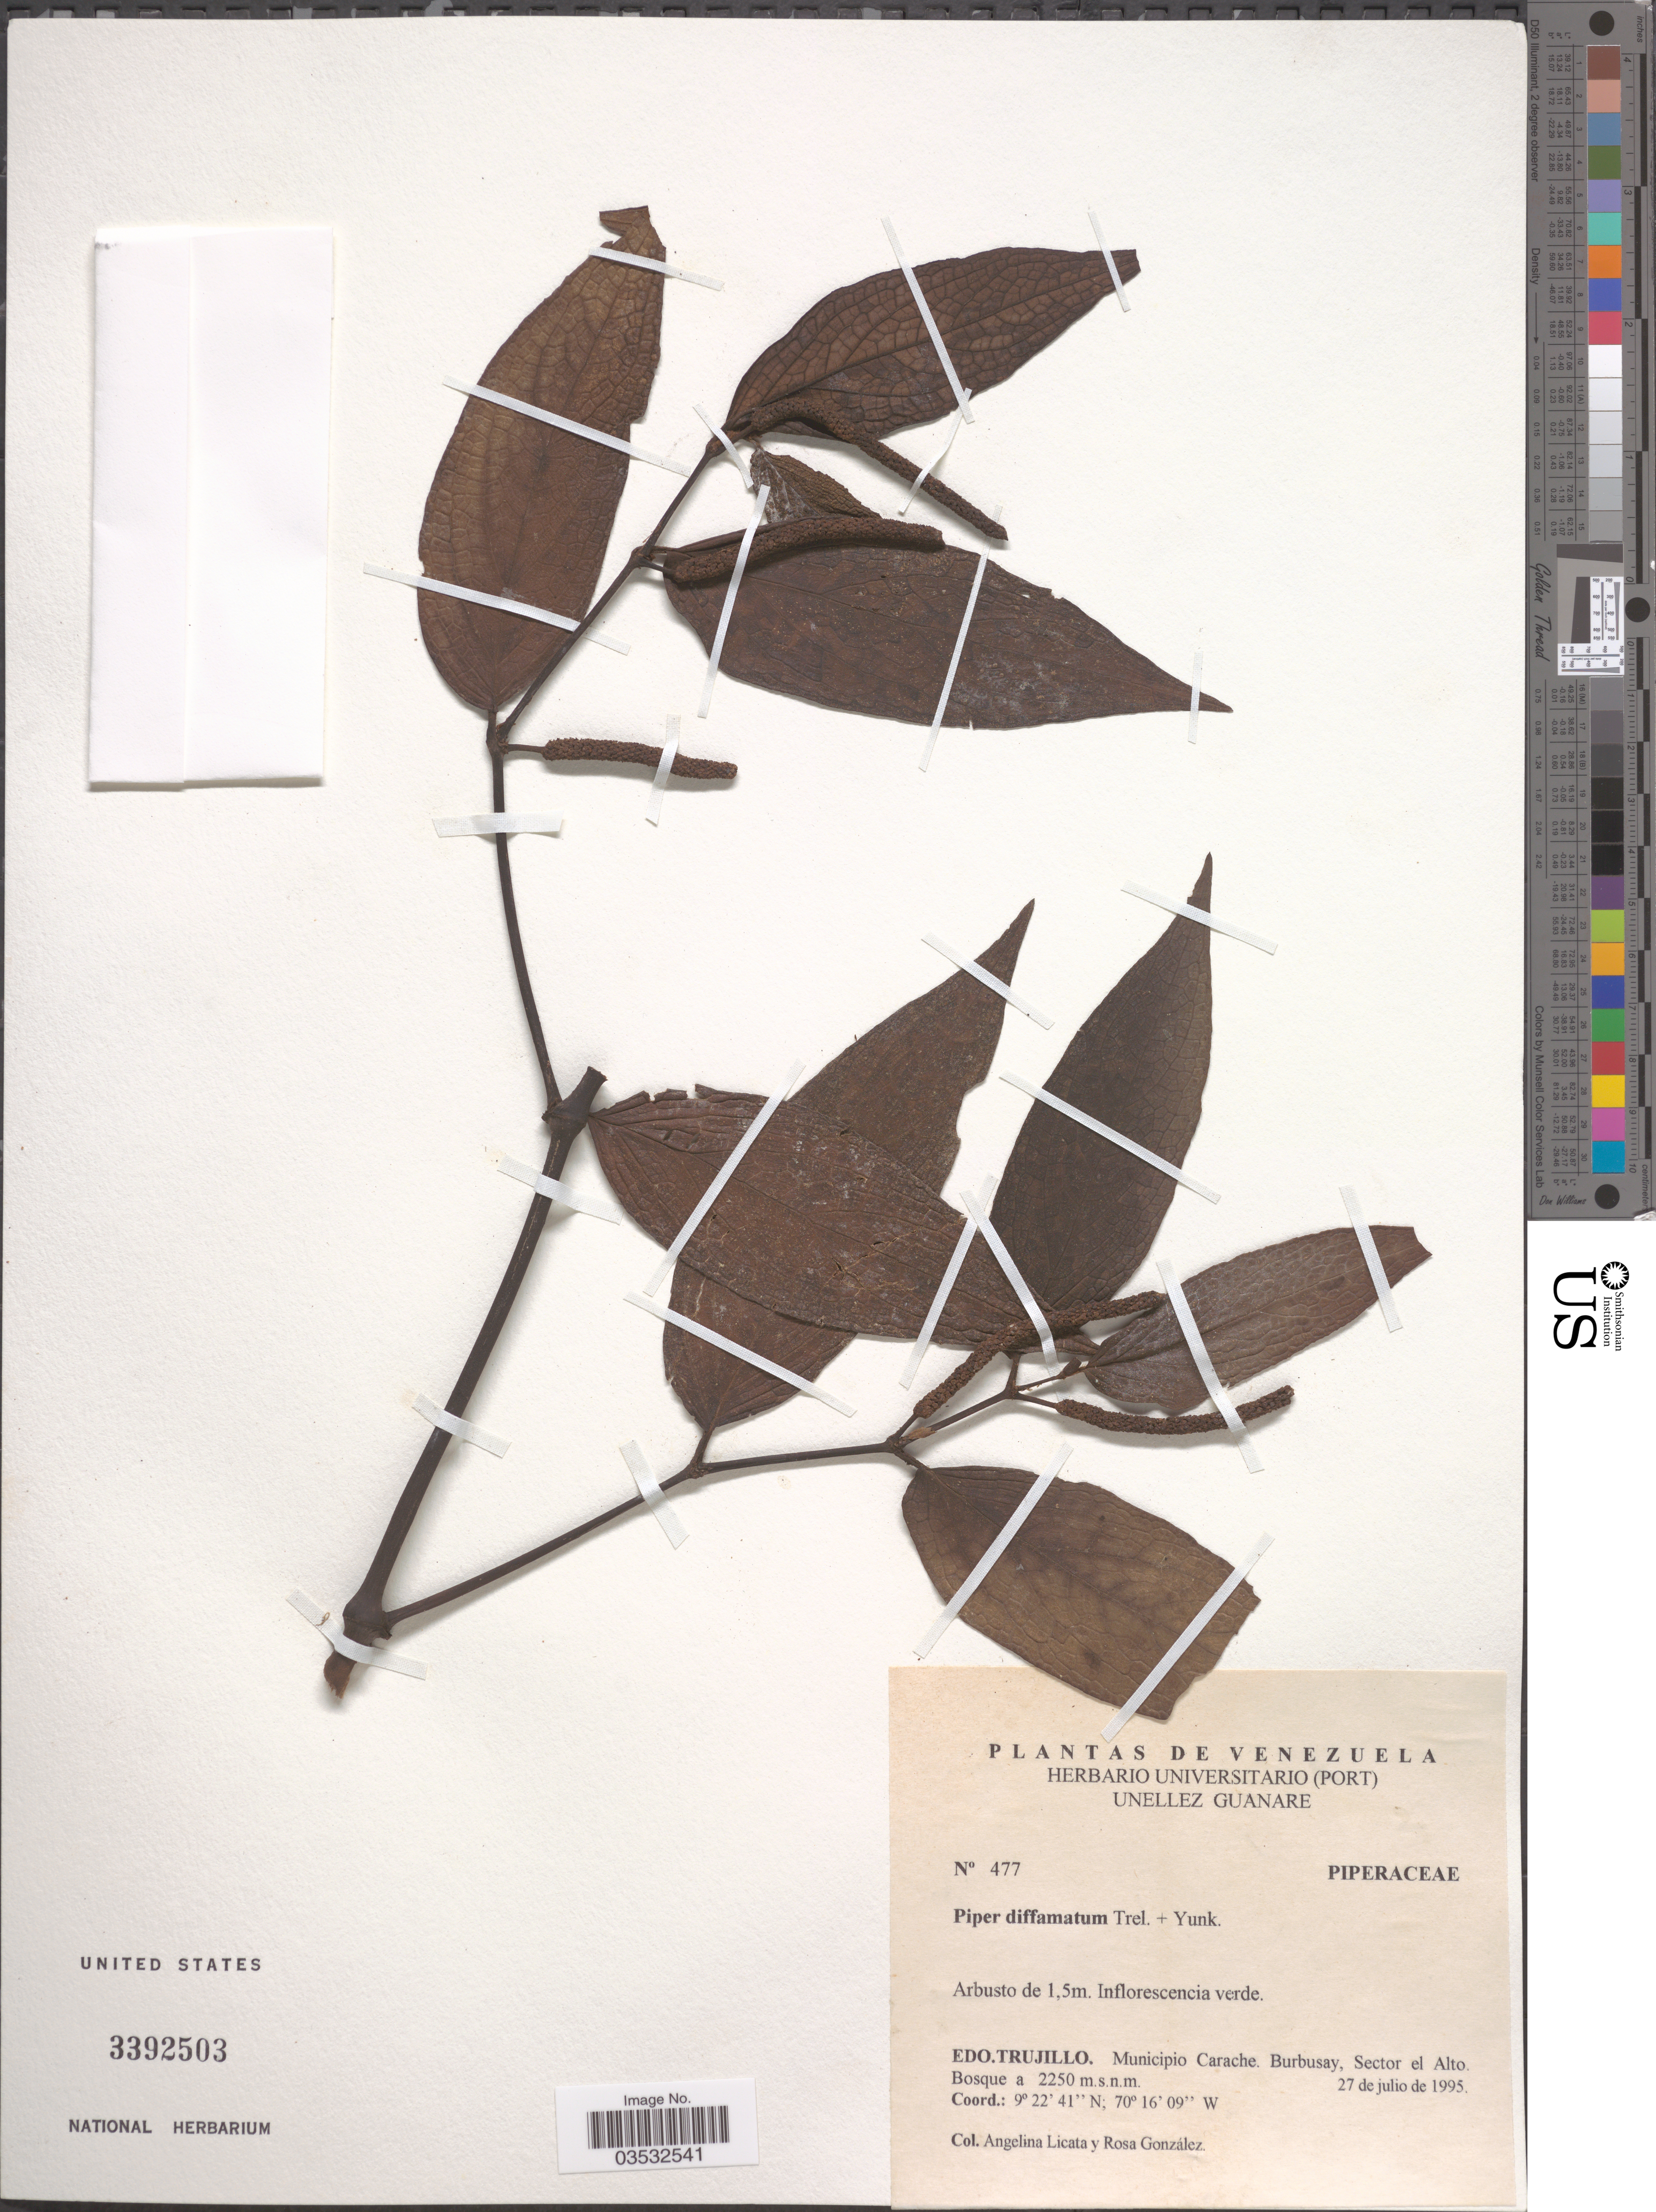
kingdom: Plantae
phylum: Tracheophyta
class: Magnoliopsida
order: Piperales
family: Piperaceae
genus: Piper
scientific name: Piper diffamatum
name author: Trel. & Yunck.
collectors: A. Licata & R. González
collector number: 477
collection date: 1995-07-27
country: Venezuela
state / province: Trujillo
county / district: Carache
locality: Burbusay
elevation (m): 2250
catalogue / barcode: US 3392503